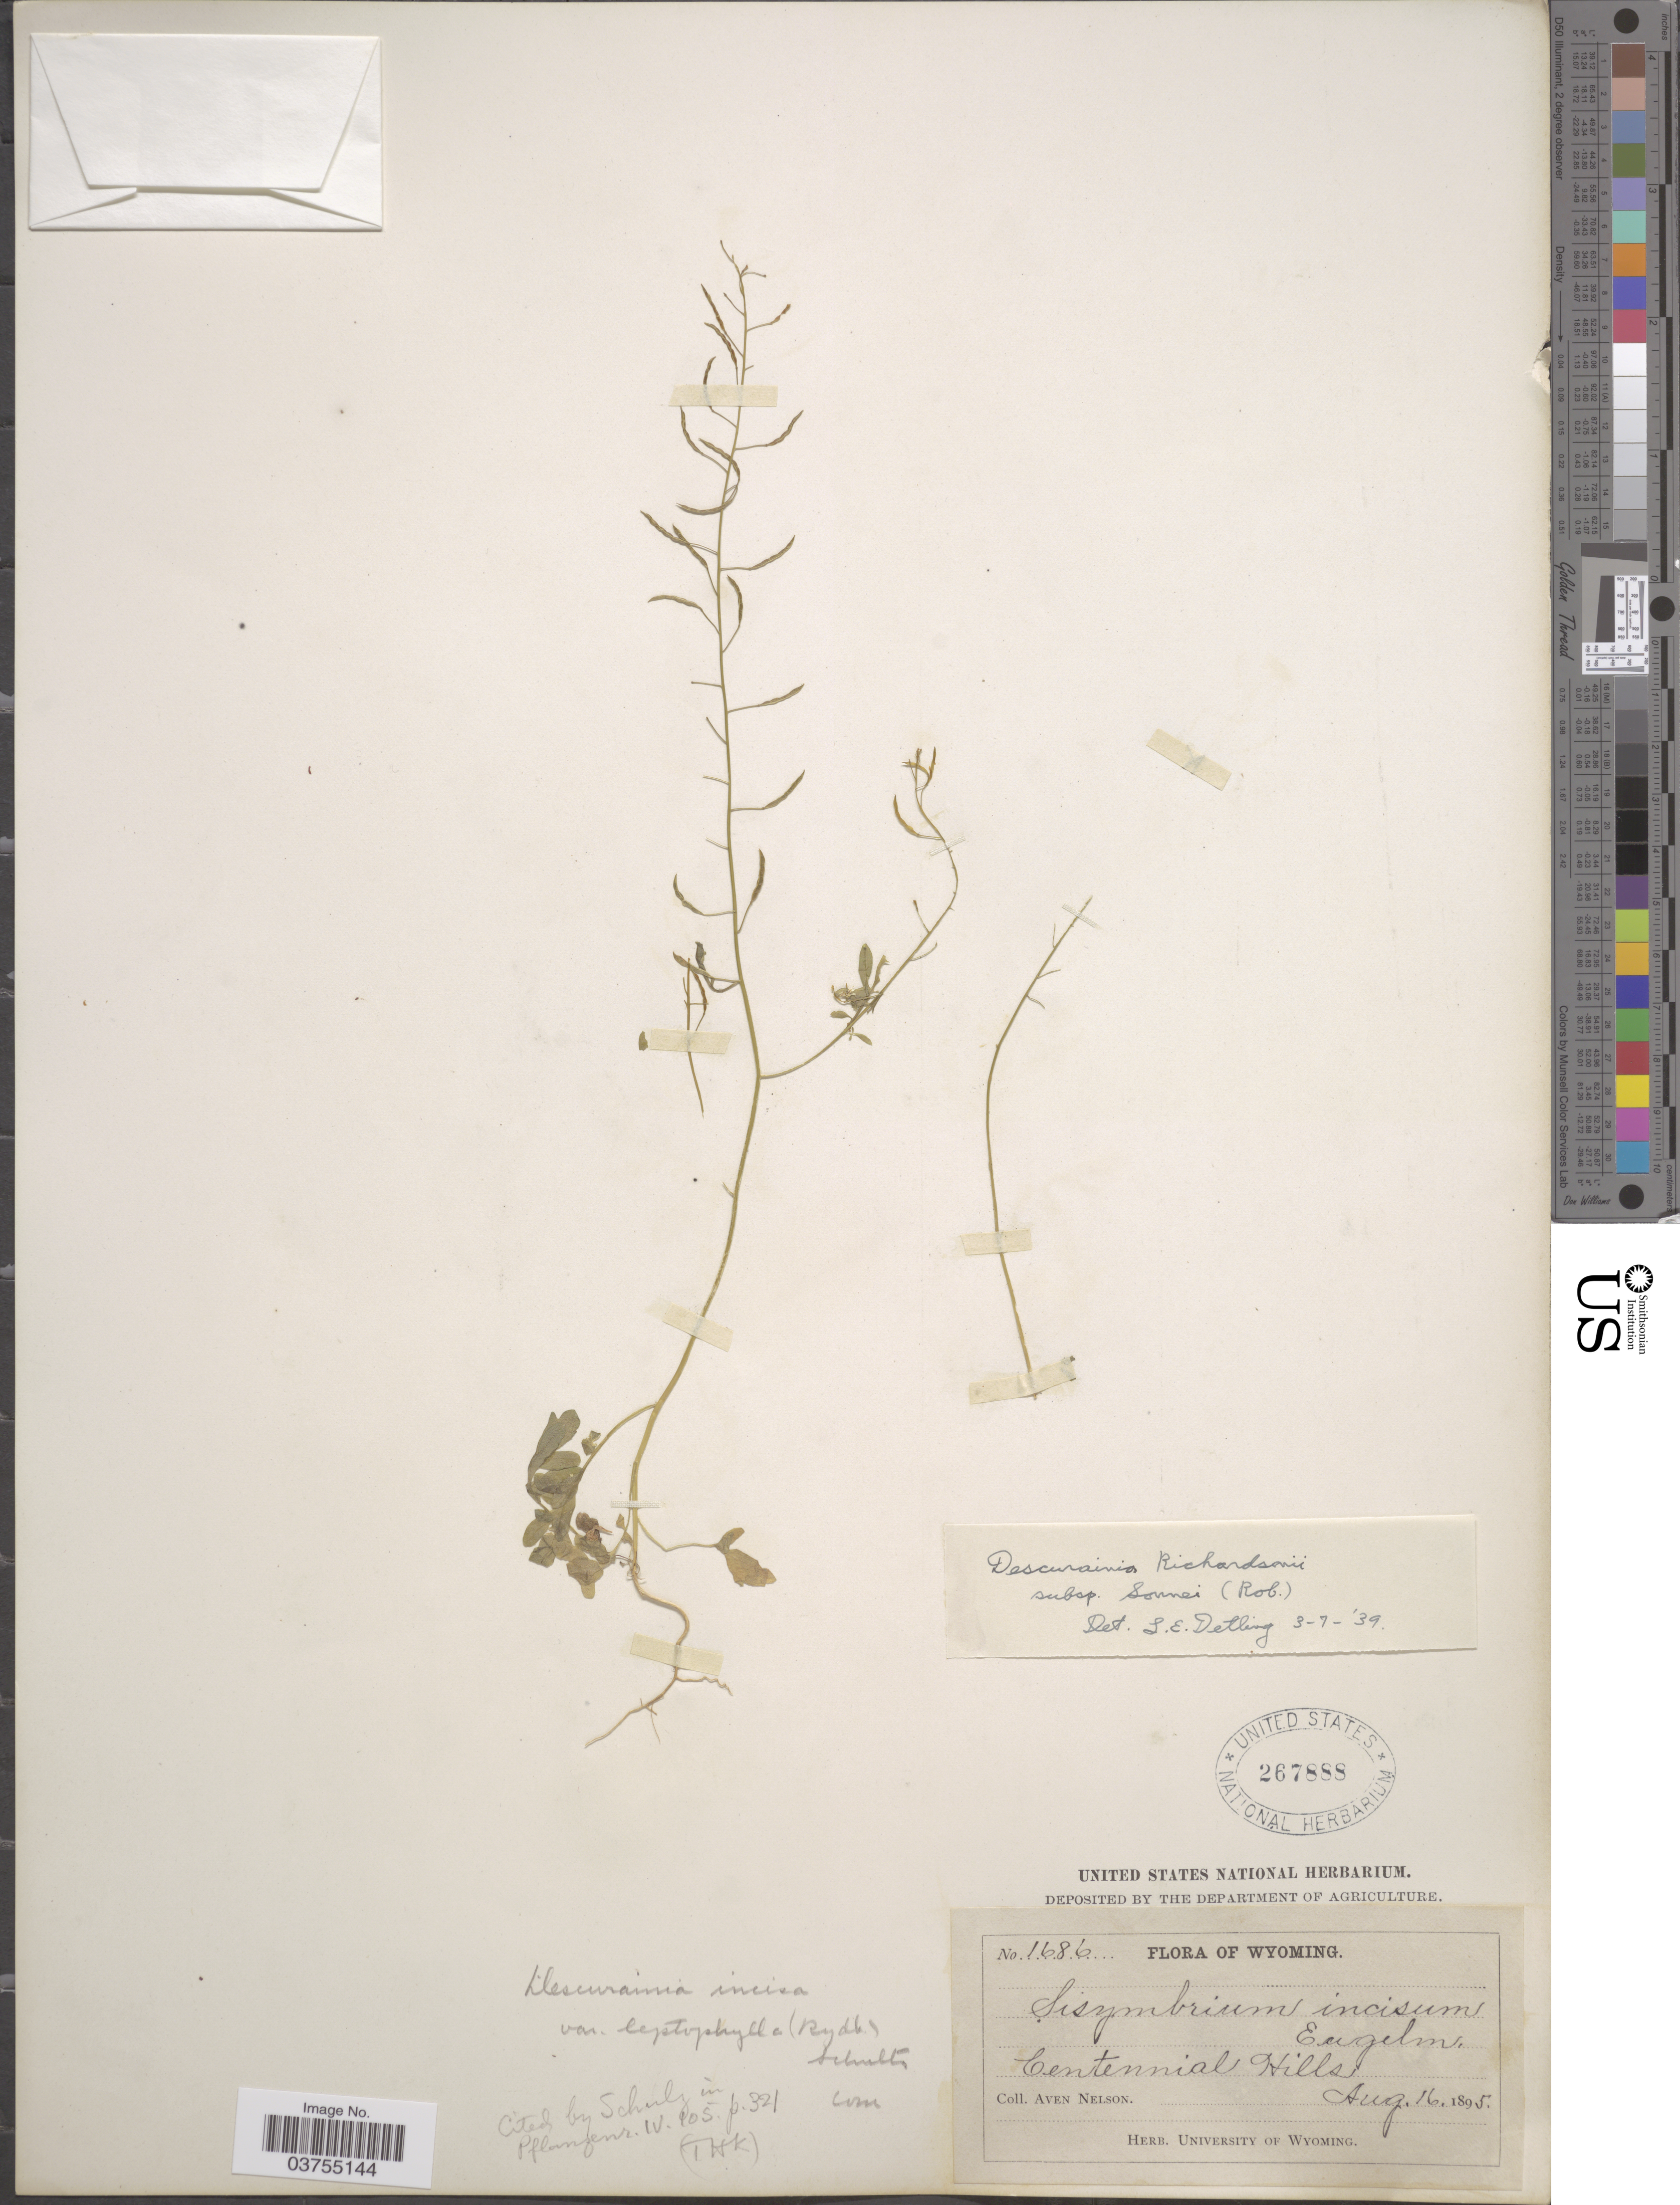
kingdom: Plantae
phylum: Tracheophyta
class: Magnoliopsida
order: Brassicales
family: Brassicaceae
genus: Descurainia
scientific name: Descurainia richardsonii subsp. incisa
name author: (Engelm. ex A. Gray) Detling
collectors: A. Nelson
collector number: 1686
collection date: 1895-08-16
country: United States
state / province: Wyoming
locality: Centennial Hills.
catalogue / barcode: US 267888